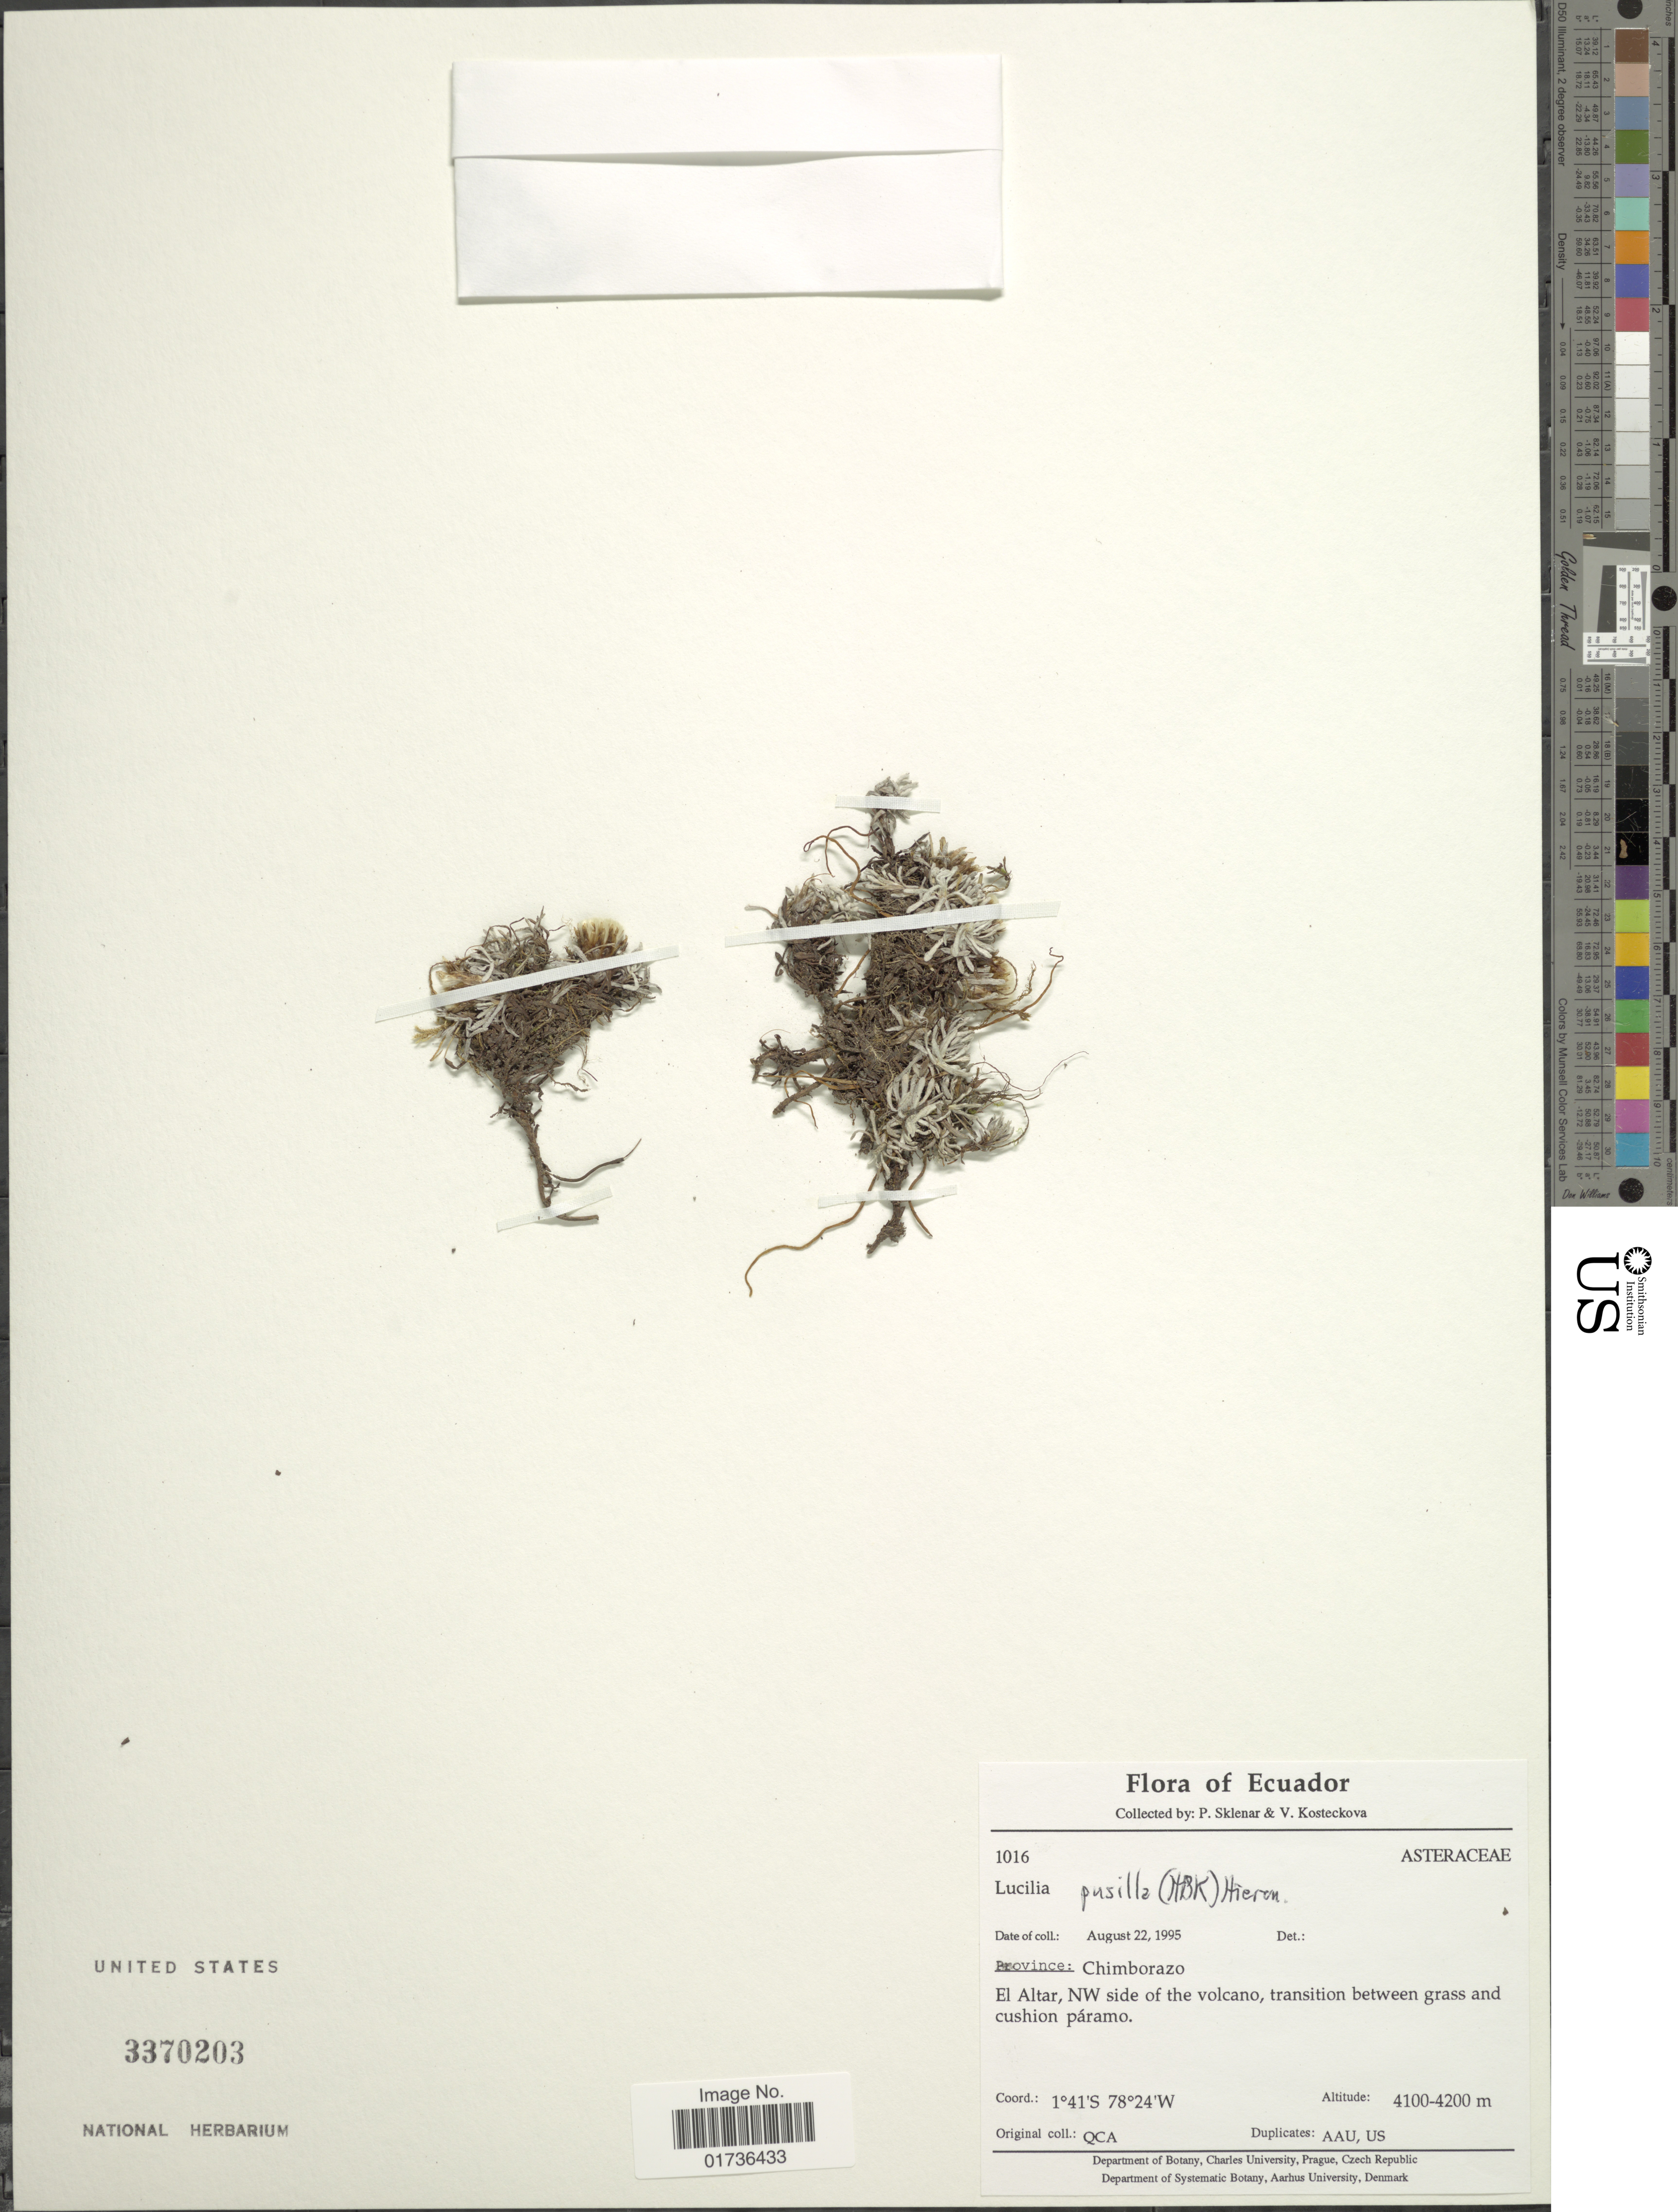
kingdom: Plantae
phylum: Tracheophyta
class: Magnoliopsida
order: Asterales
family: Asteraceae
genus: Lucilia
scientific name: Lucilia kunthiana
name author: (DC.) Zardini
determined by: Dillon, M. O.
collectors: P. Sklenár & V. Kosteckova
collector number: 1016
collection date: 1995-08-22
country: Ecuador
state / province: Chimborazo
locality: El Altar, NW side of the volcano, transition between grass and cushion páramo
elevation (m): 4100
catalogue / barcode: US 3370203